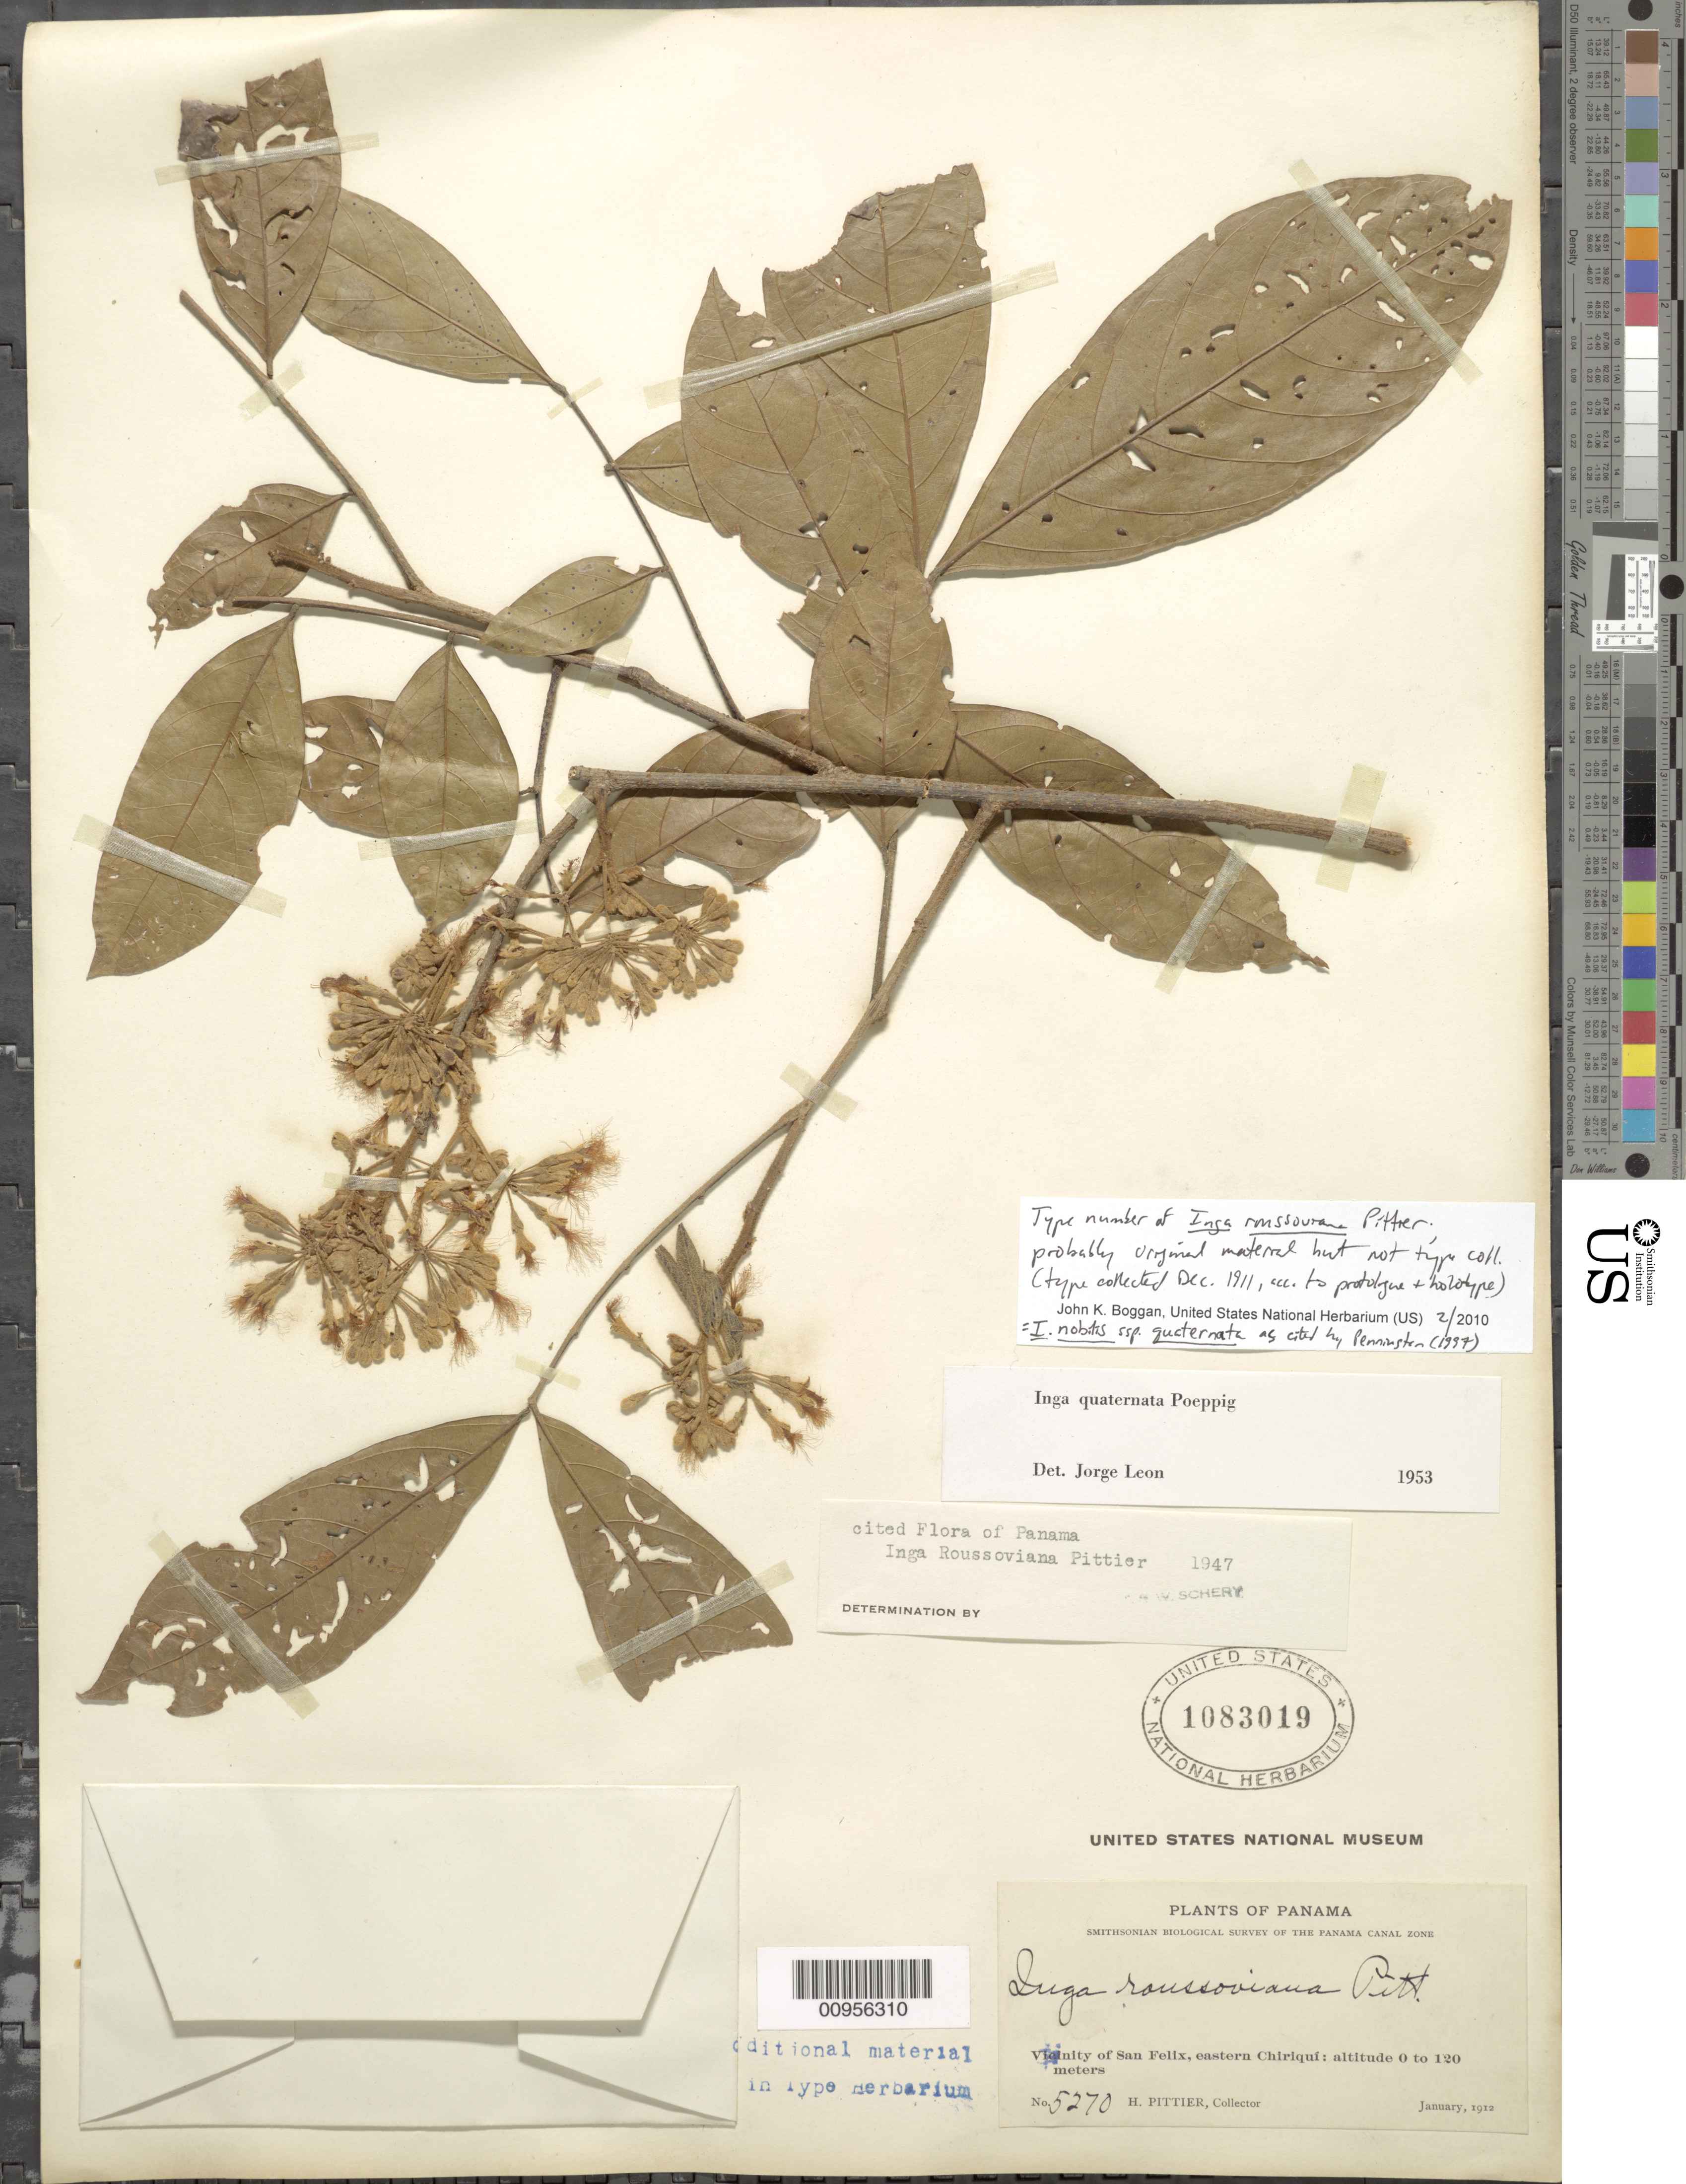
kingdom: Plantae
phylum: Tracheophyta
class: Magnoliopsida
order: Fabales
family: Fabaceae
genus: Inga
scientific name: Inga quaternata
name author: Poepp. & Endl.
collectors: H. F. Pittier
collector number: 5270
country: Panama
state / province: Chiriquí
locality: San Felix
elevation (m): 0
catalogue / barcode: US 1083019